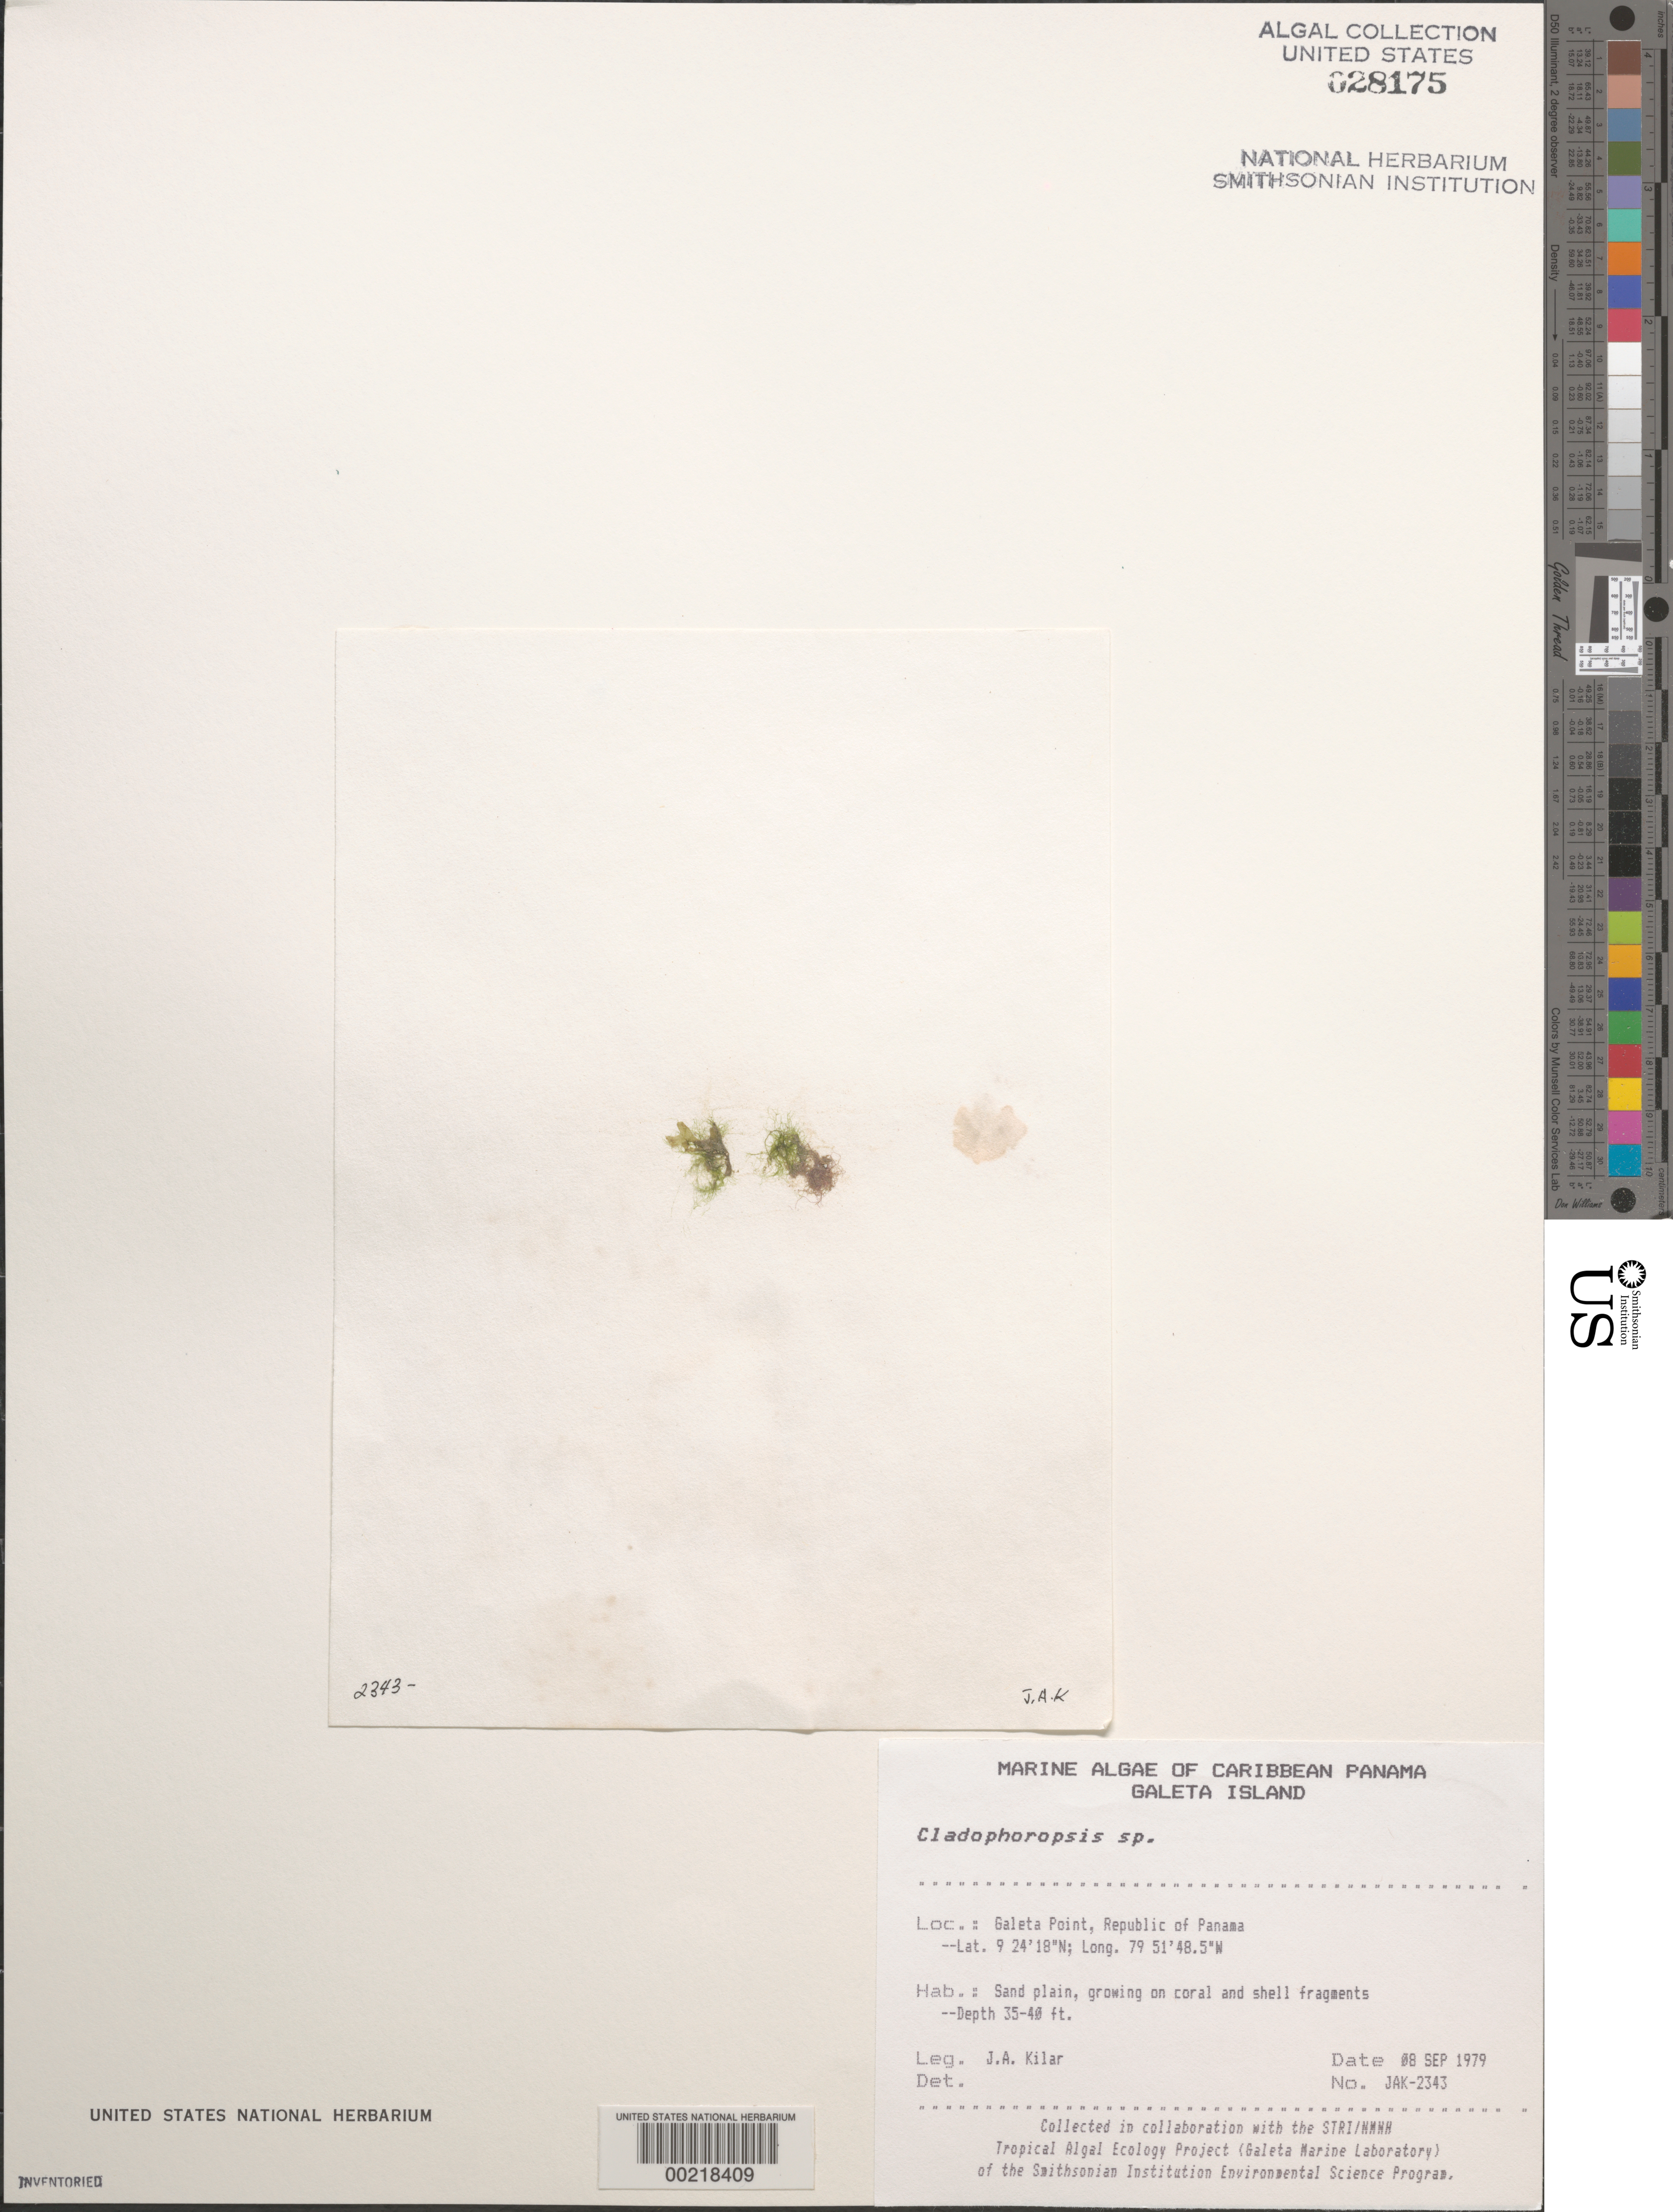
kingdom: Plantae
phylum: Chlorophyta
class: Ulvophyceae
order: Siphonocladales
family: Boodleaceae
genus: Cladophoropsis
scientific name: Cladophoropsis sp.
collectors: J. A. Kilar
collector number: JAK-2343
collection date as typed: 08 Sep 1979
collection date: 1979-09-08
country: Panama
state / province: Colón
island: Galeta Island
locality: Galeta Point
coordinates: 9 24' 18" N, 79 51' 48.5" W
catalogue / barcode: US 28175